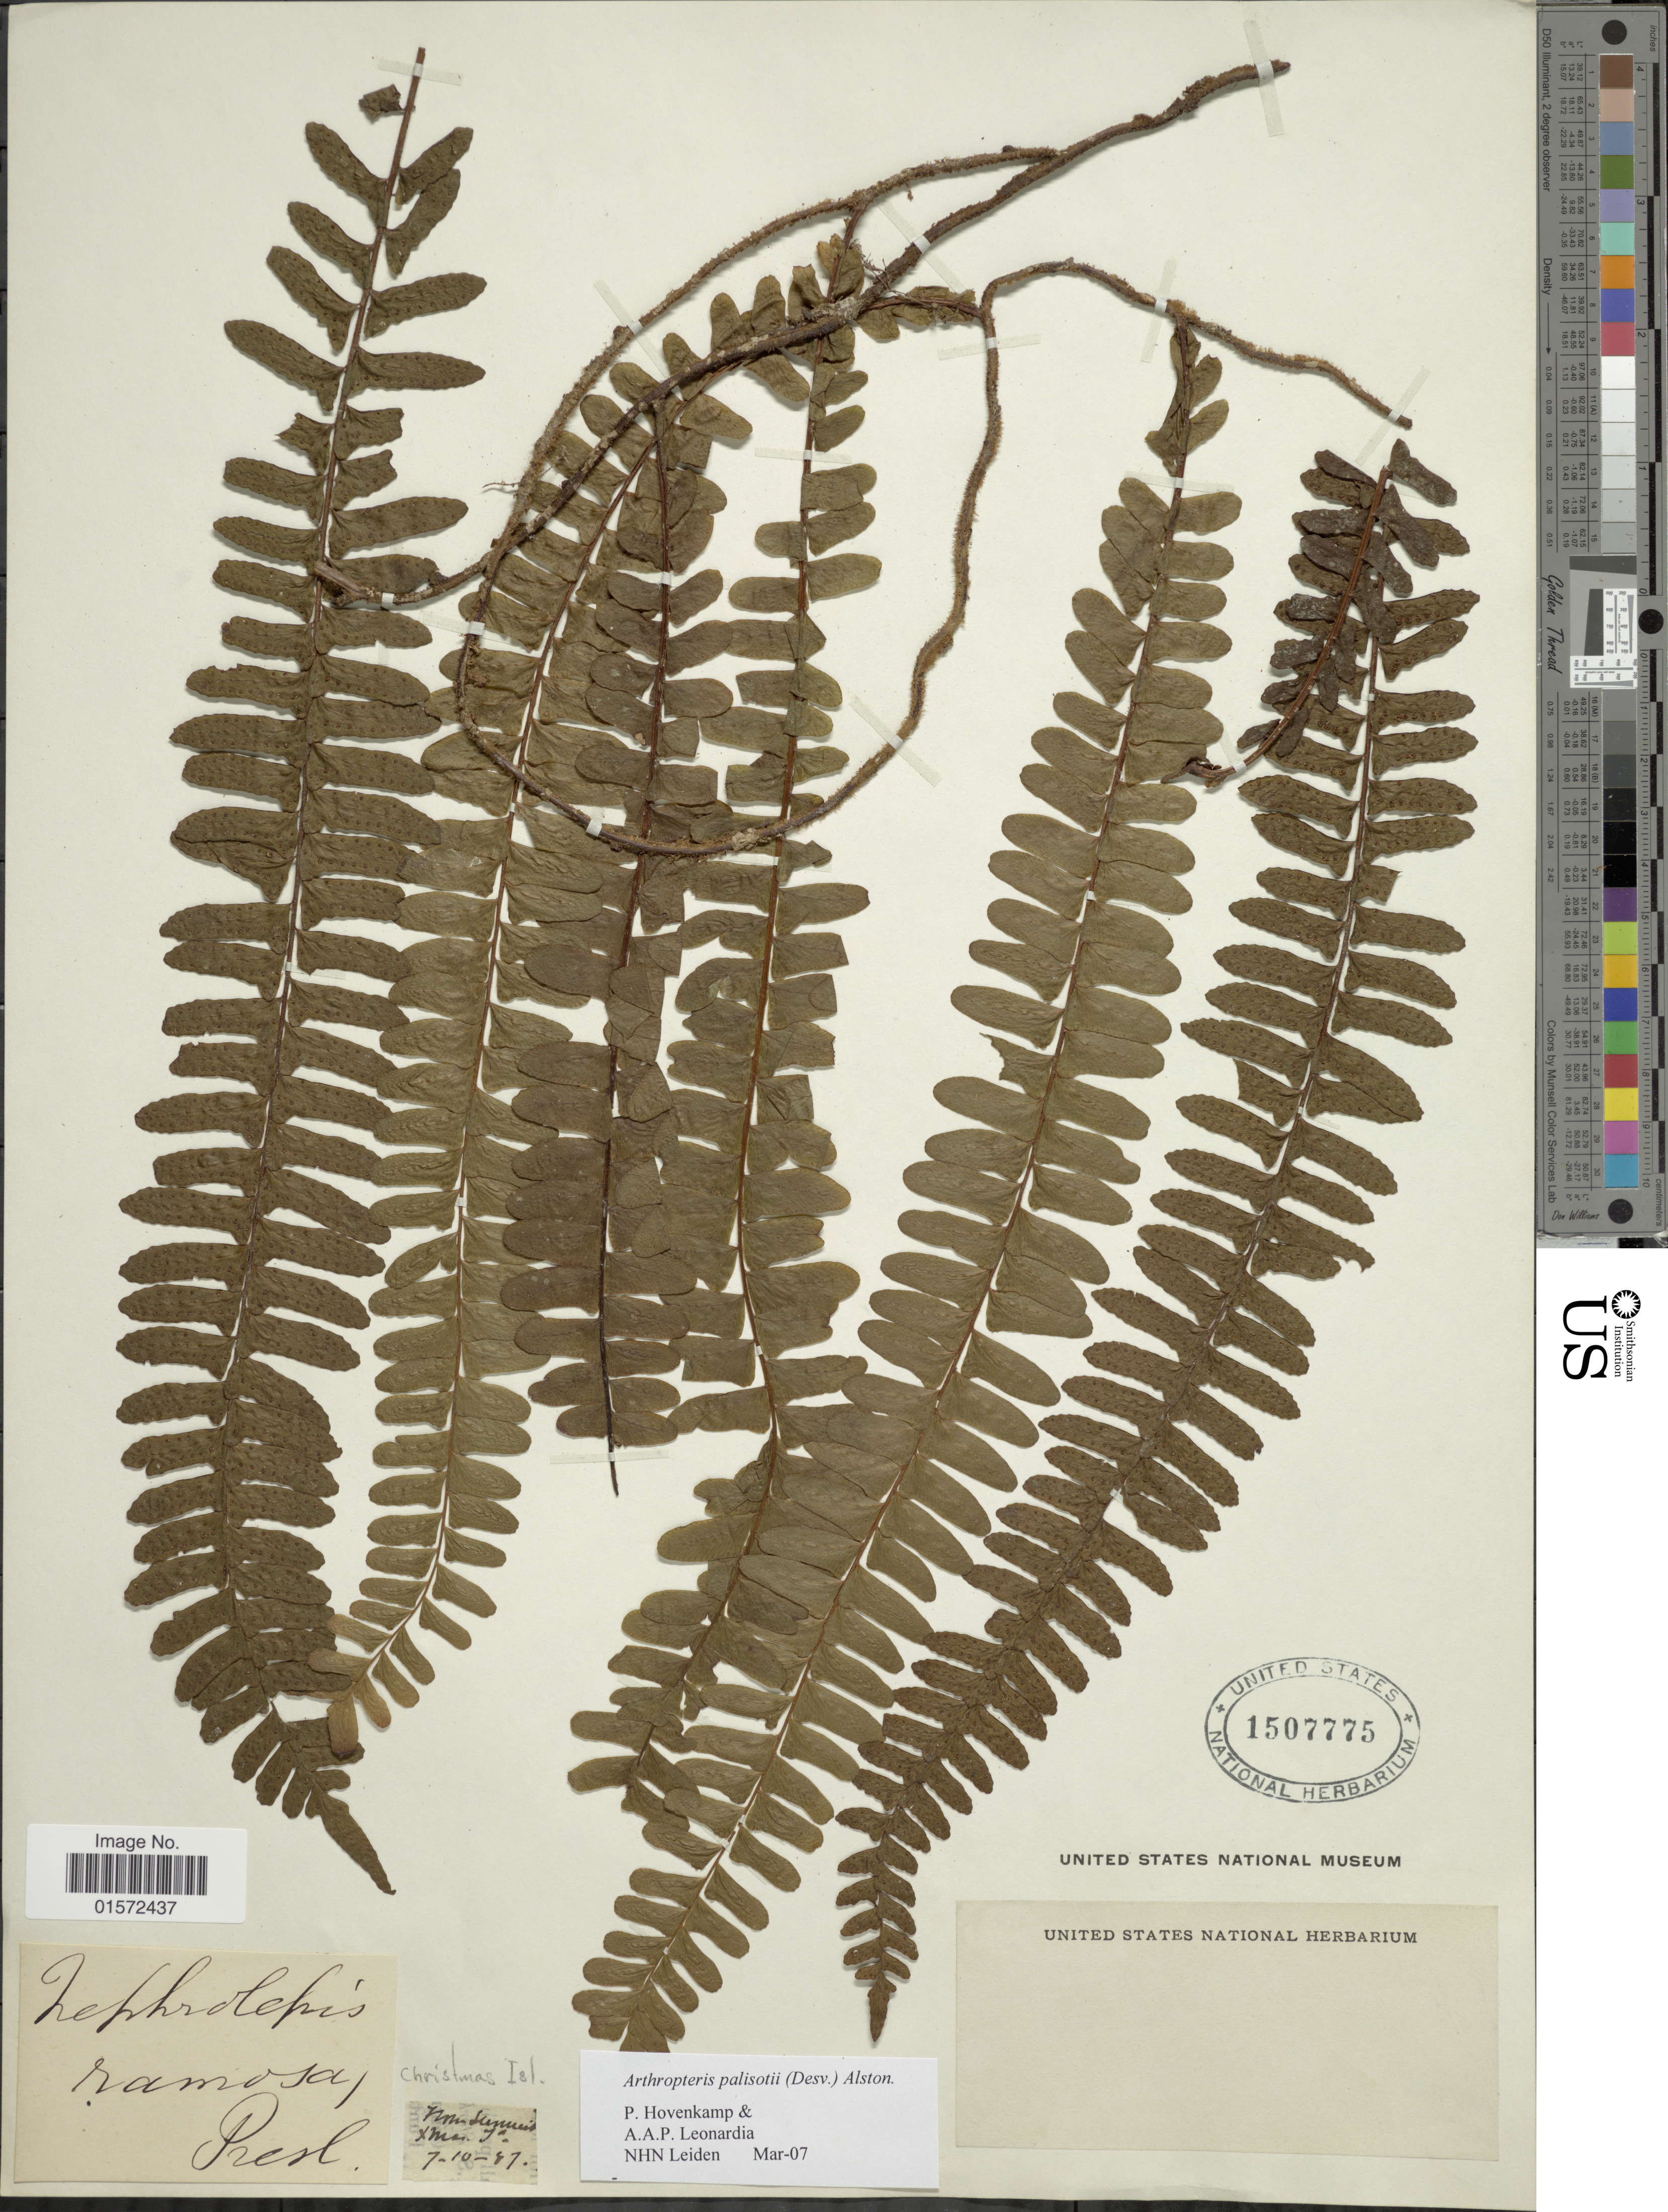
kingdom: Plantae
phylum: Tracheophyta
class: Polypodiopsida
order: Polypodiales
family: Tectariaceae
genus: Arthropteris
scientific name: Arthropteris palisotii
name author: (Desv.) Alston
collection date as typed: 7-10-87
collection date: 1887-07-10 or 1887-10-07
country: Australia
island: Christmas Island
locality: Christmas Island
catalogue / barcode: US 1507775